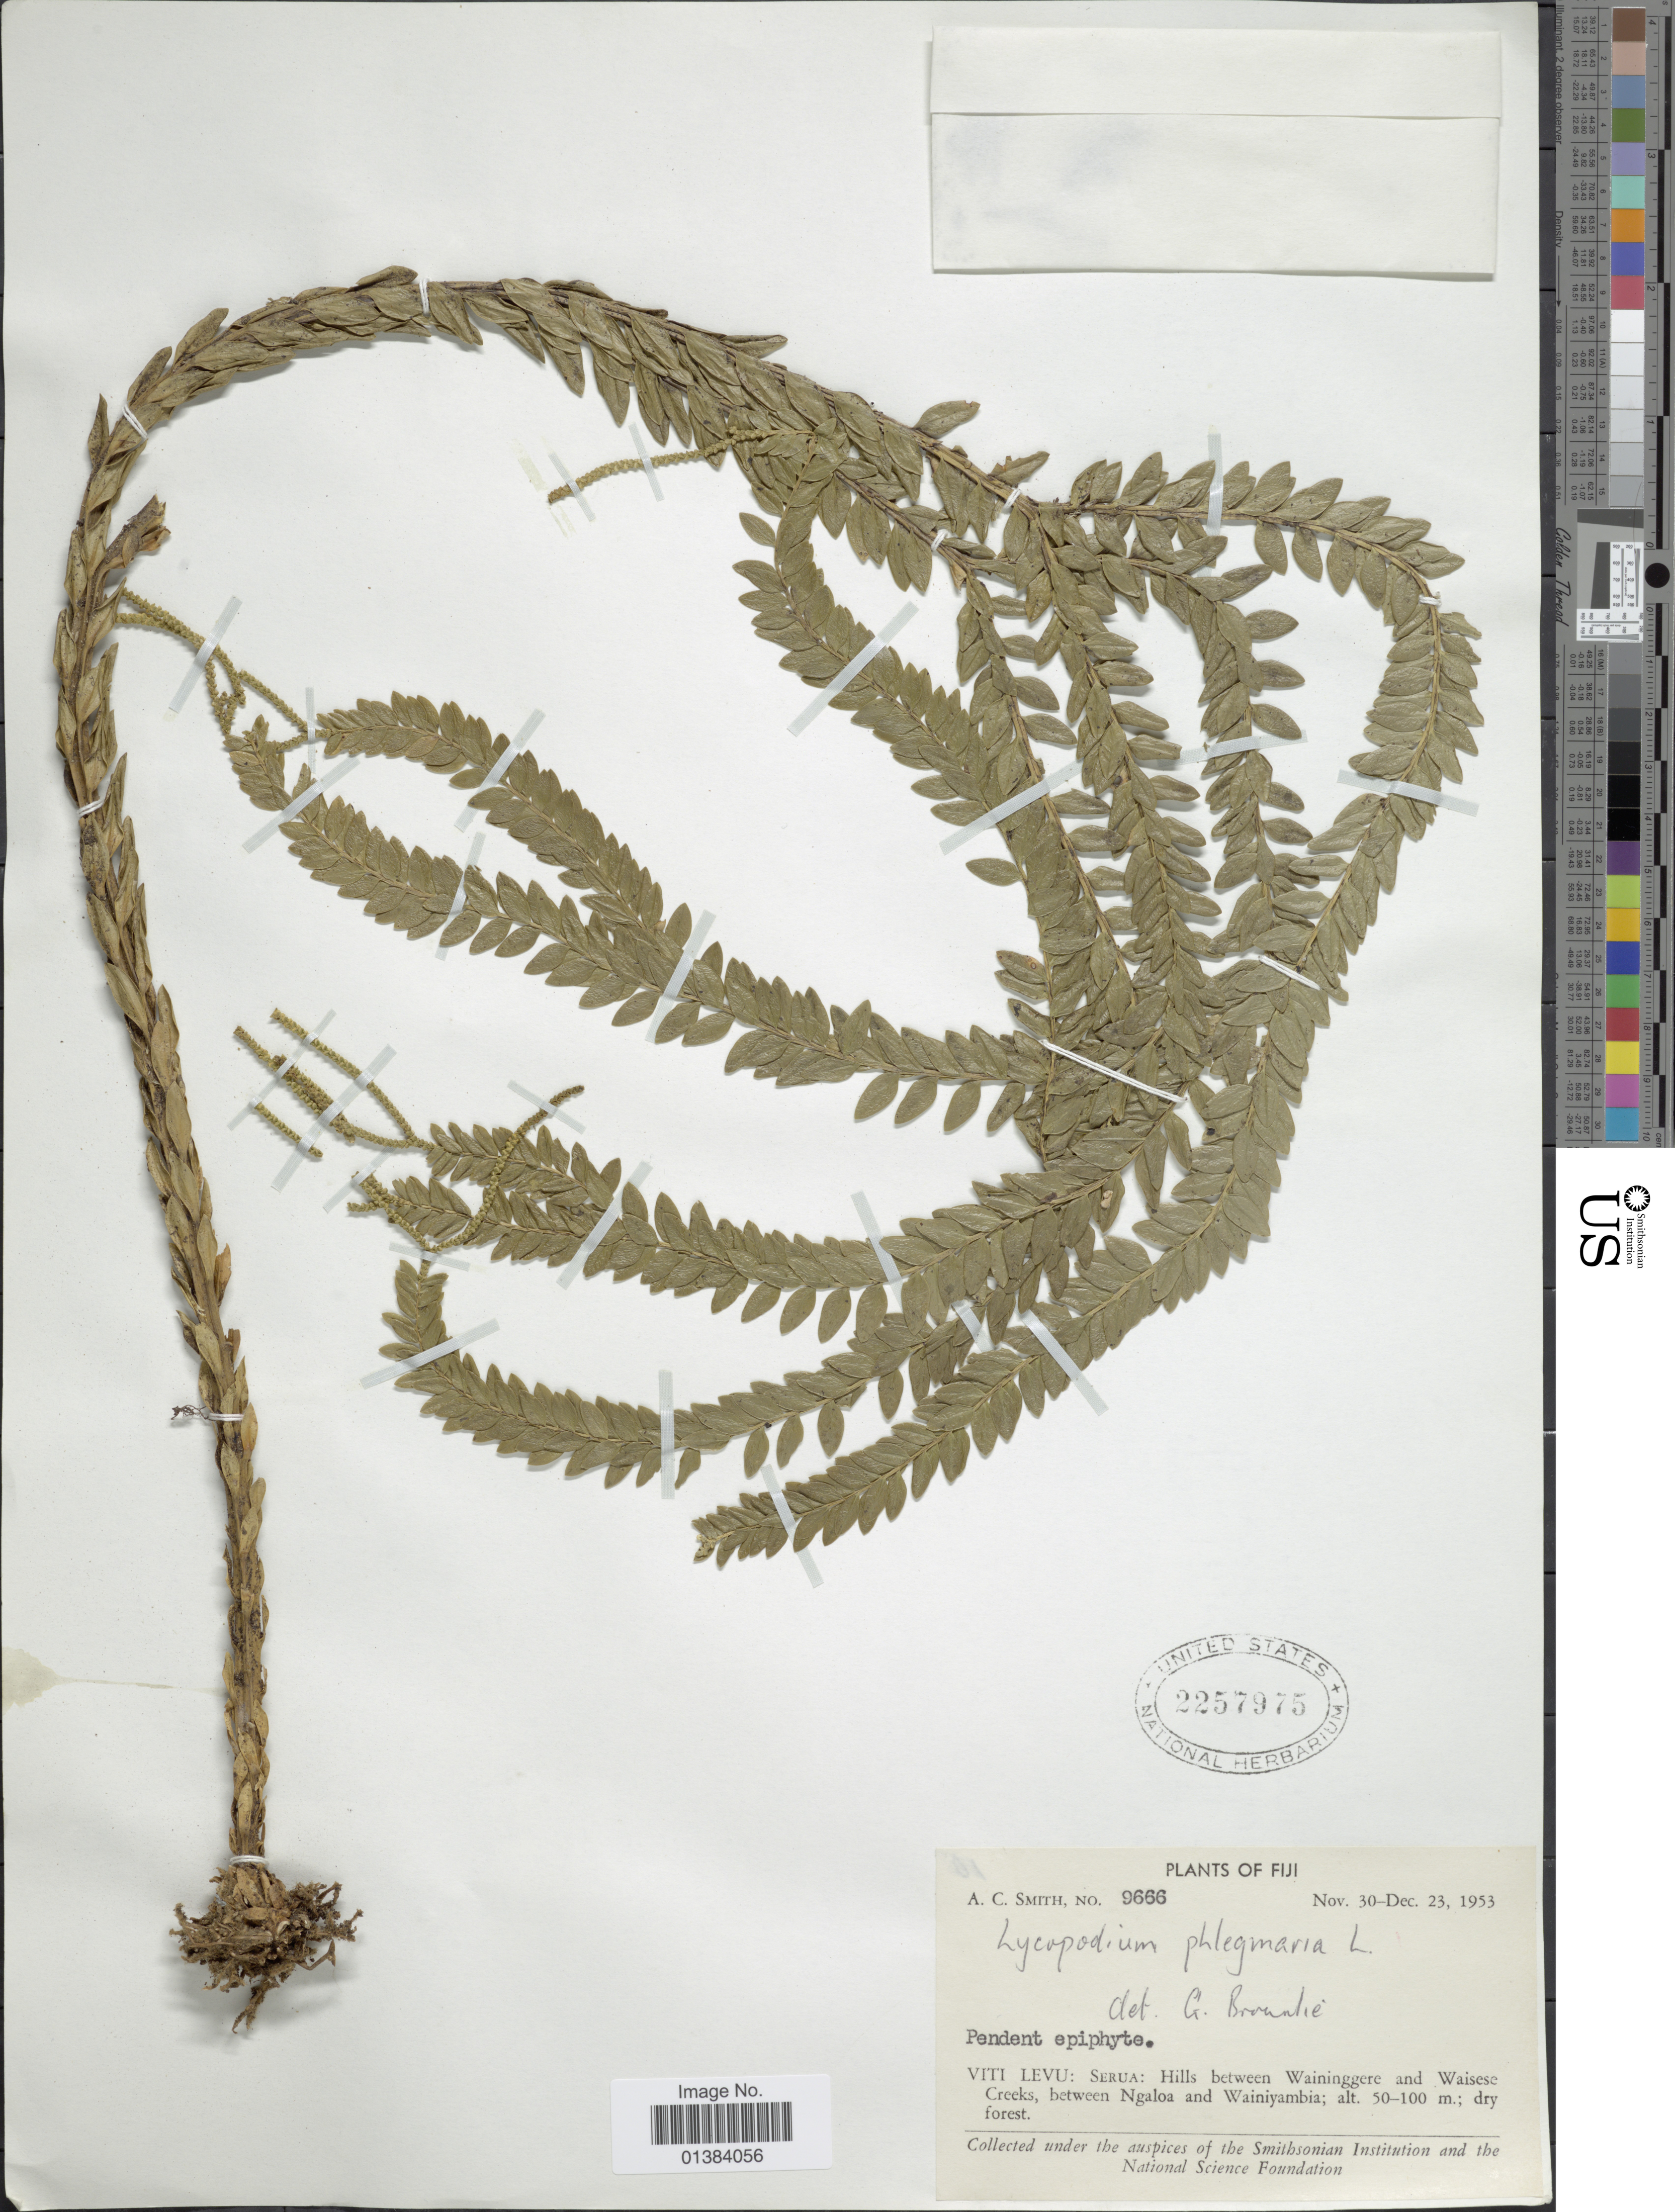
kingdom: Plantae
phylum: Tracheophyta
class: Lycopodiopsida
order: Lycopodiales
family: Lycopodiaceae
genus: Phlegmariurus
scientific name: Phlegmariurus phlegmarioides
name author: (Gaudich.) A. R. Field & Bostock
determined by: Field, A. R.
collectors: A. C. Smith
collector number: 9666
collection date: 1953-11-30/1953-12-23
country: Fiji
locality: Viti Levu: Serua: Hills between Waininggere and Waisese Creeks, between Ngaloa and Wainiyambia.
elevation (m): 50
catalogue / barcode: US 2257975